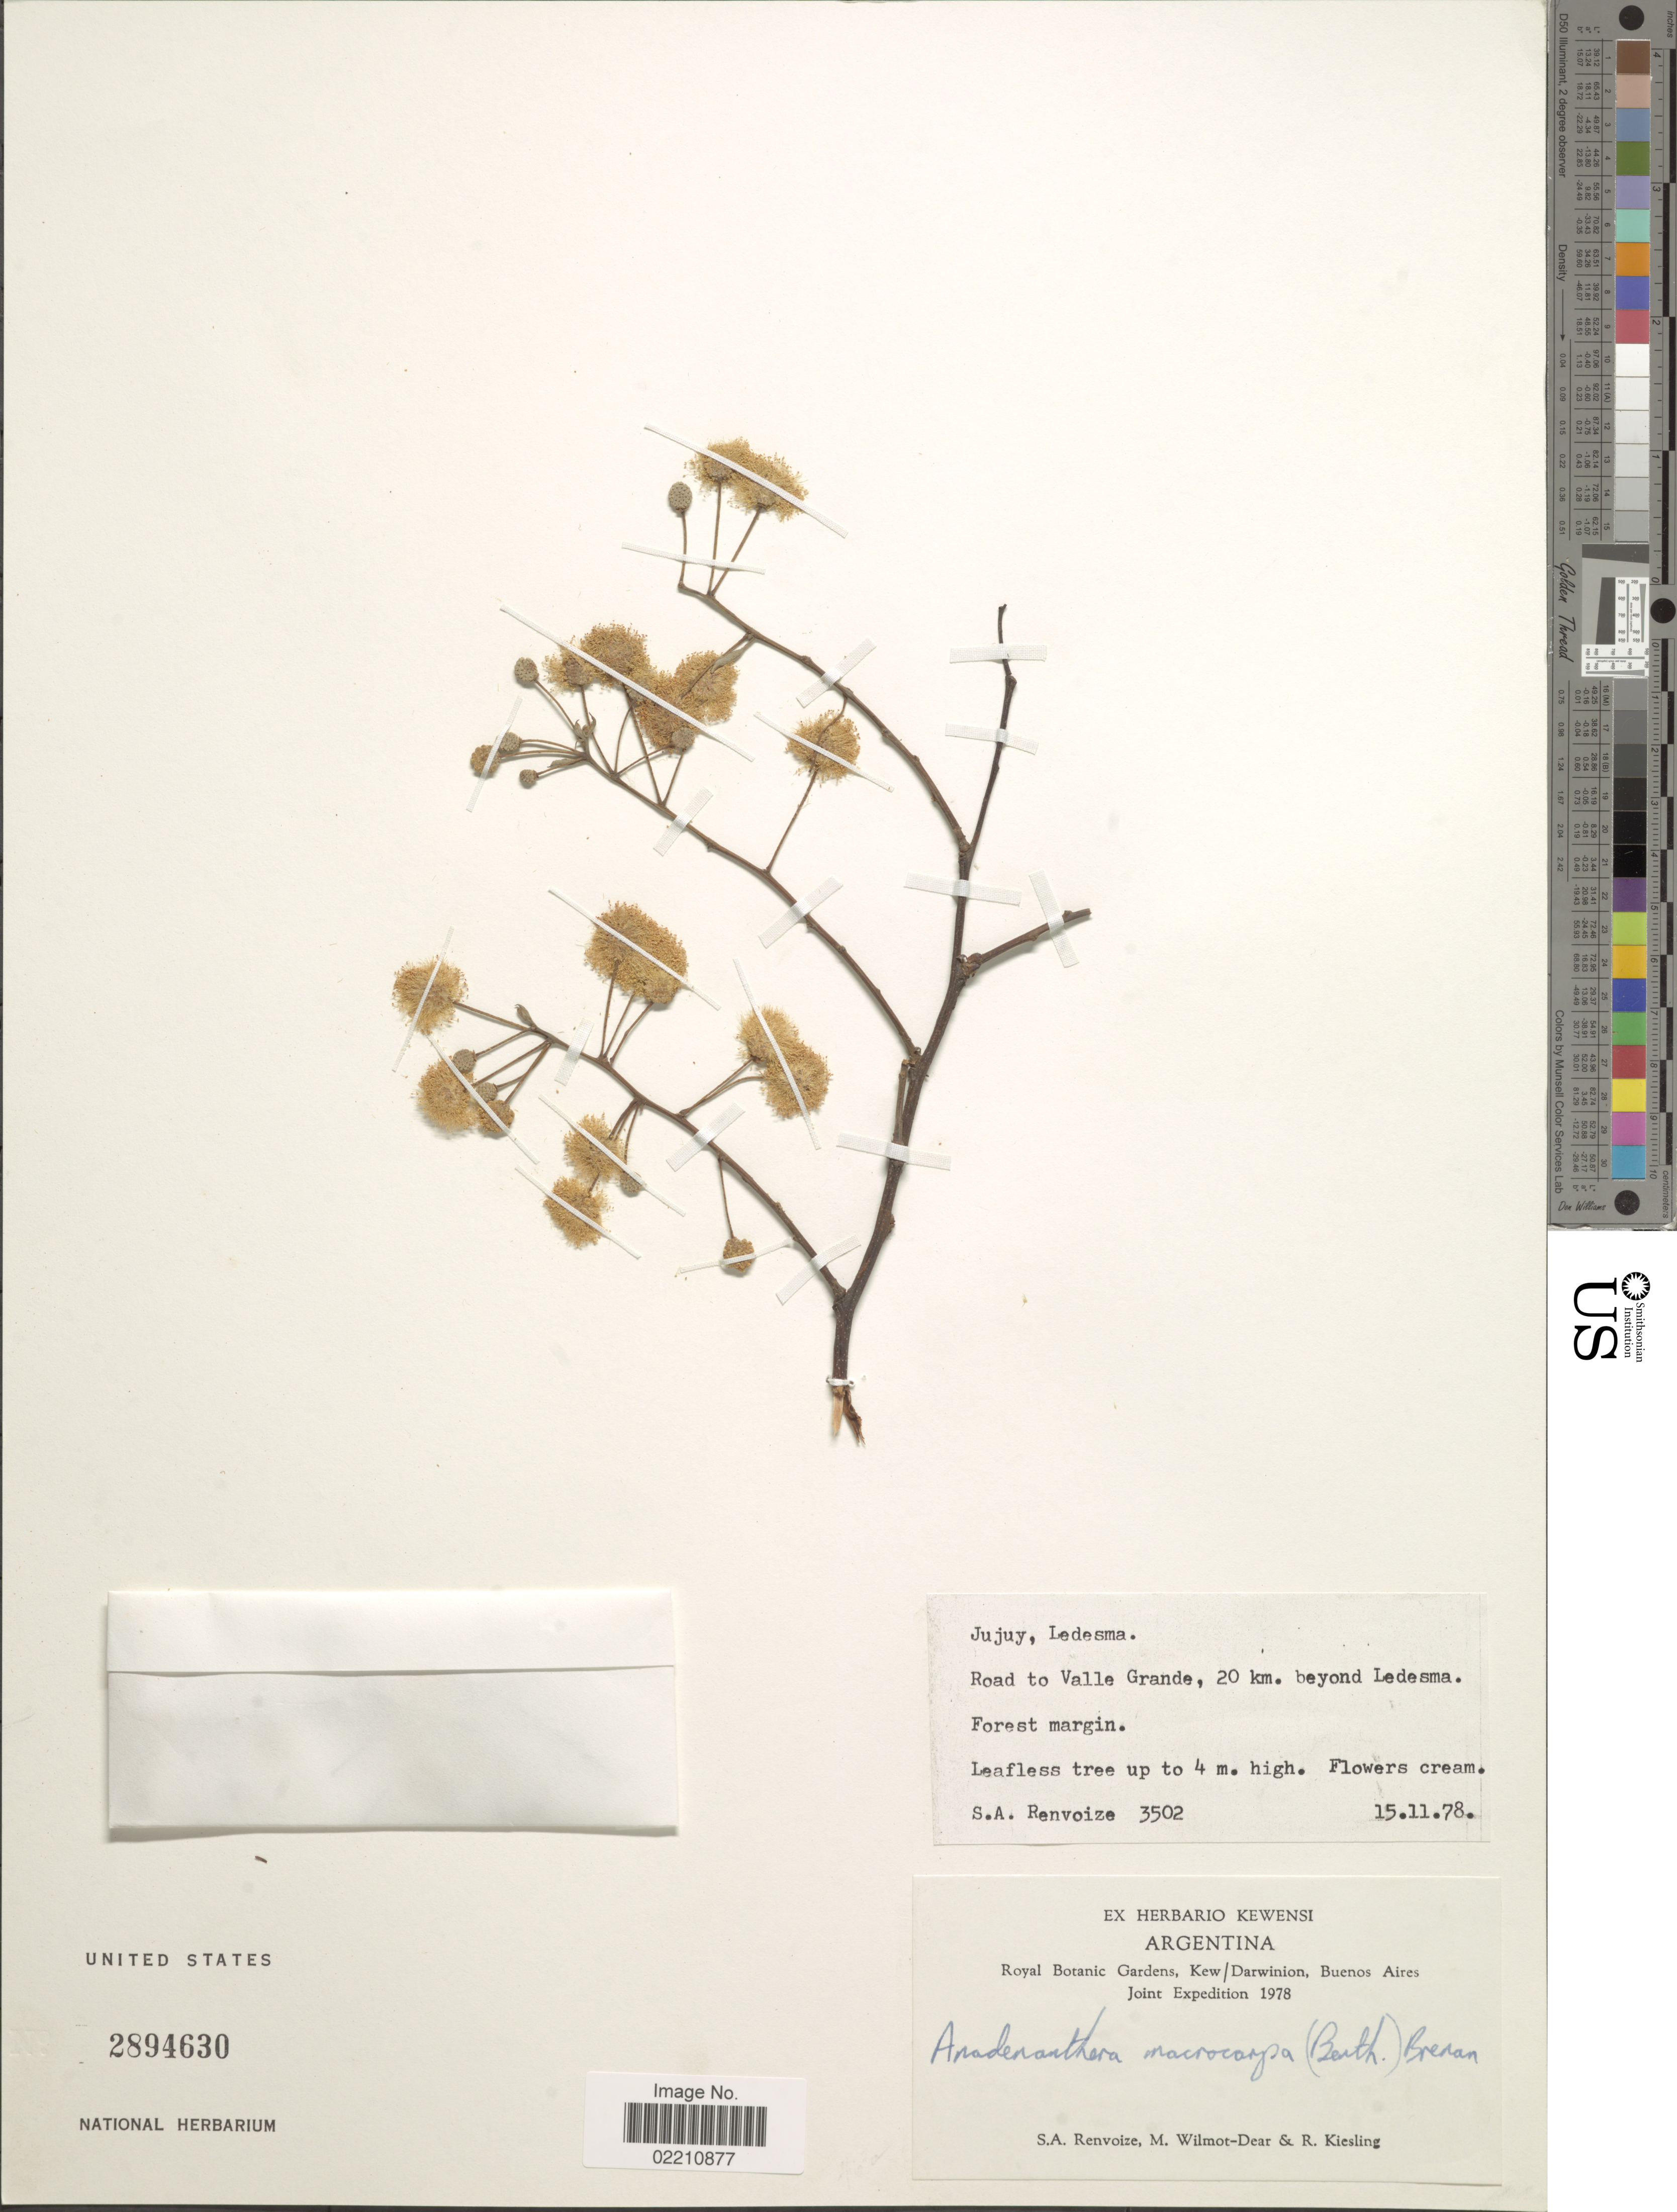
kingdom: Plantae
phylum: Tracheophyta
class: Magnoliopsida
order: Fabales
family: Fabaceae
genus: Anadenanthera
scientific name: Anadenanthera macrocarpa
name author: (Benth.) Brenan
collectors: S. A. Renvoize, M. Wilmot-Dear & R. Kiesling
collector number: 3502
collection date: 1978-11-15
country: Argentina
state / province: Jujuy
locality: Ledesma. Road to Valle Grande, 20 km. beyond Ledesma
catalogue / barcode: US 2894630